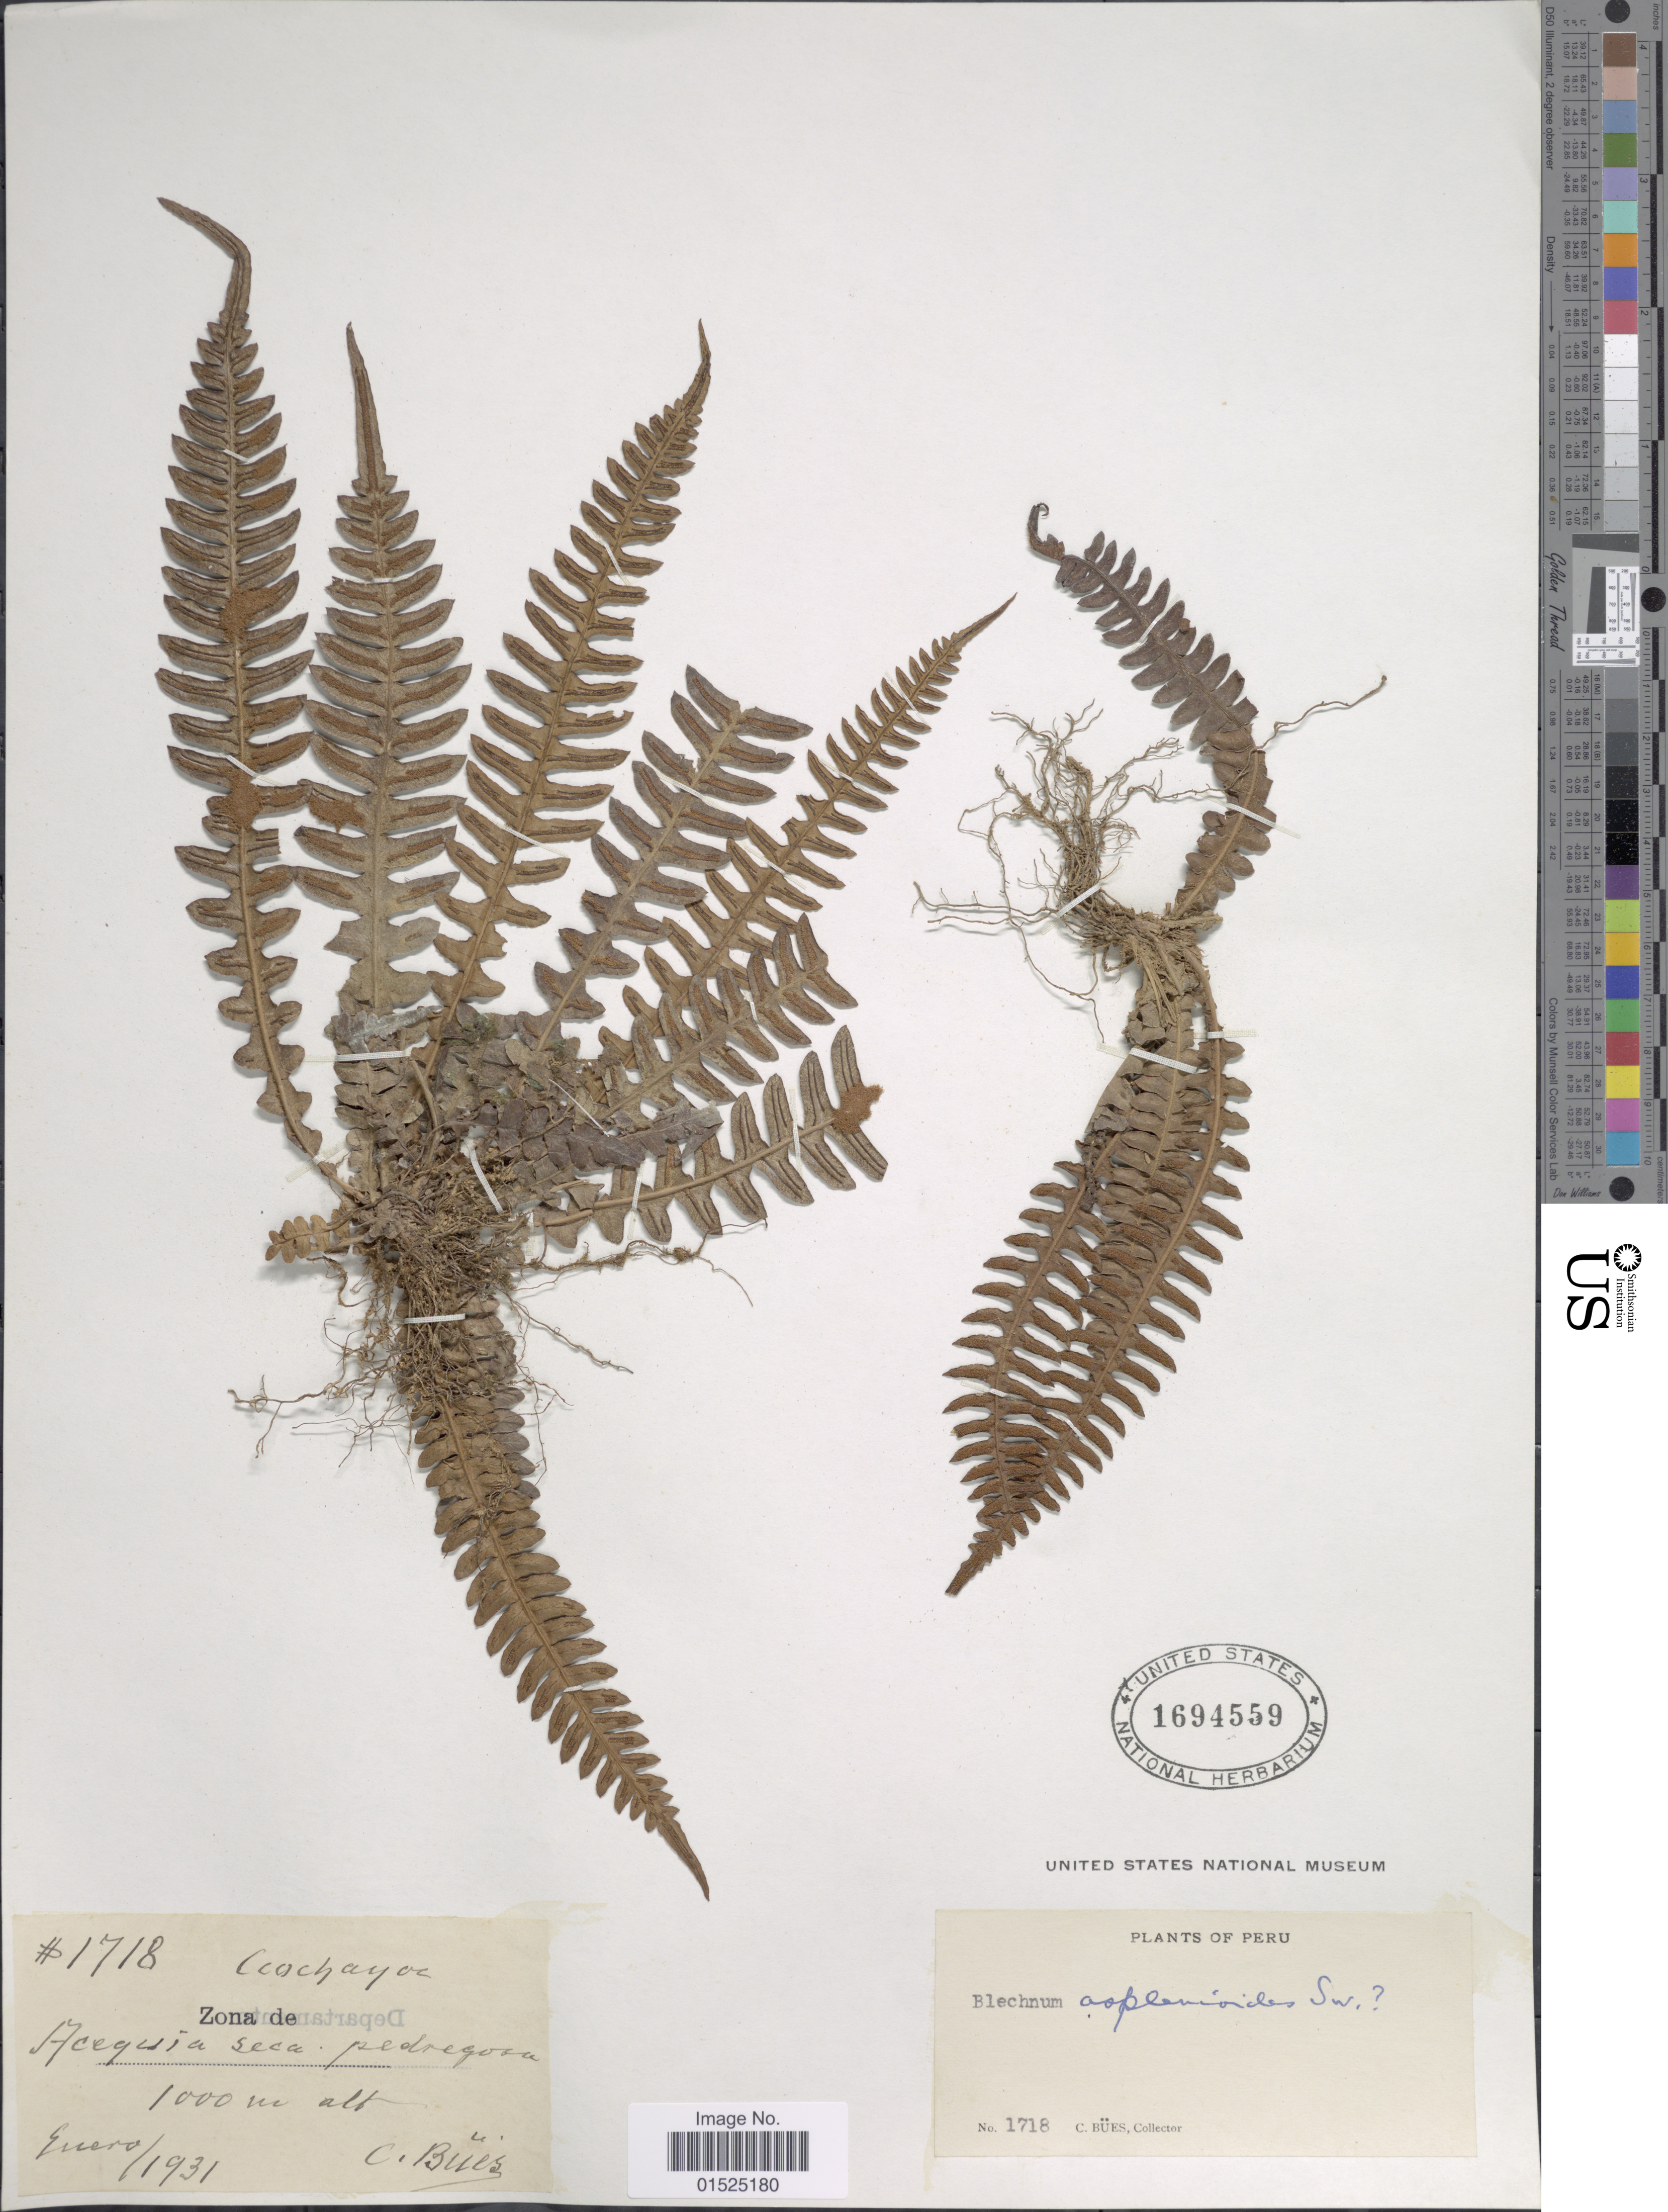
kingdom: Plantae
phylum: Tracheophyta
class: Polypodiopsida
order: Polypodiales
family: Blechnaceae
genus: Blechnum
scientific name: Blechnum asplenioides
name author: Sw.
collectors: C. Bues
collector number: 1718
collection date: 1931-01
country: Peru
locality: Ceachaya, Zona de Acequia deca pedregosa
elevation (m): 1000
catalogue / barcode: US 1694559